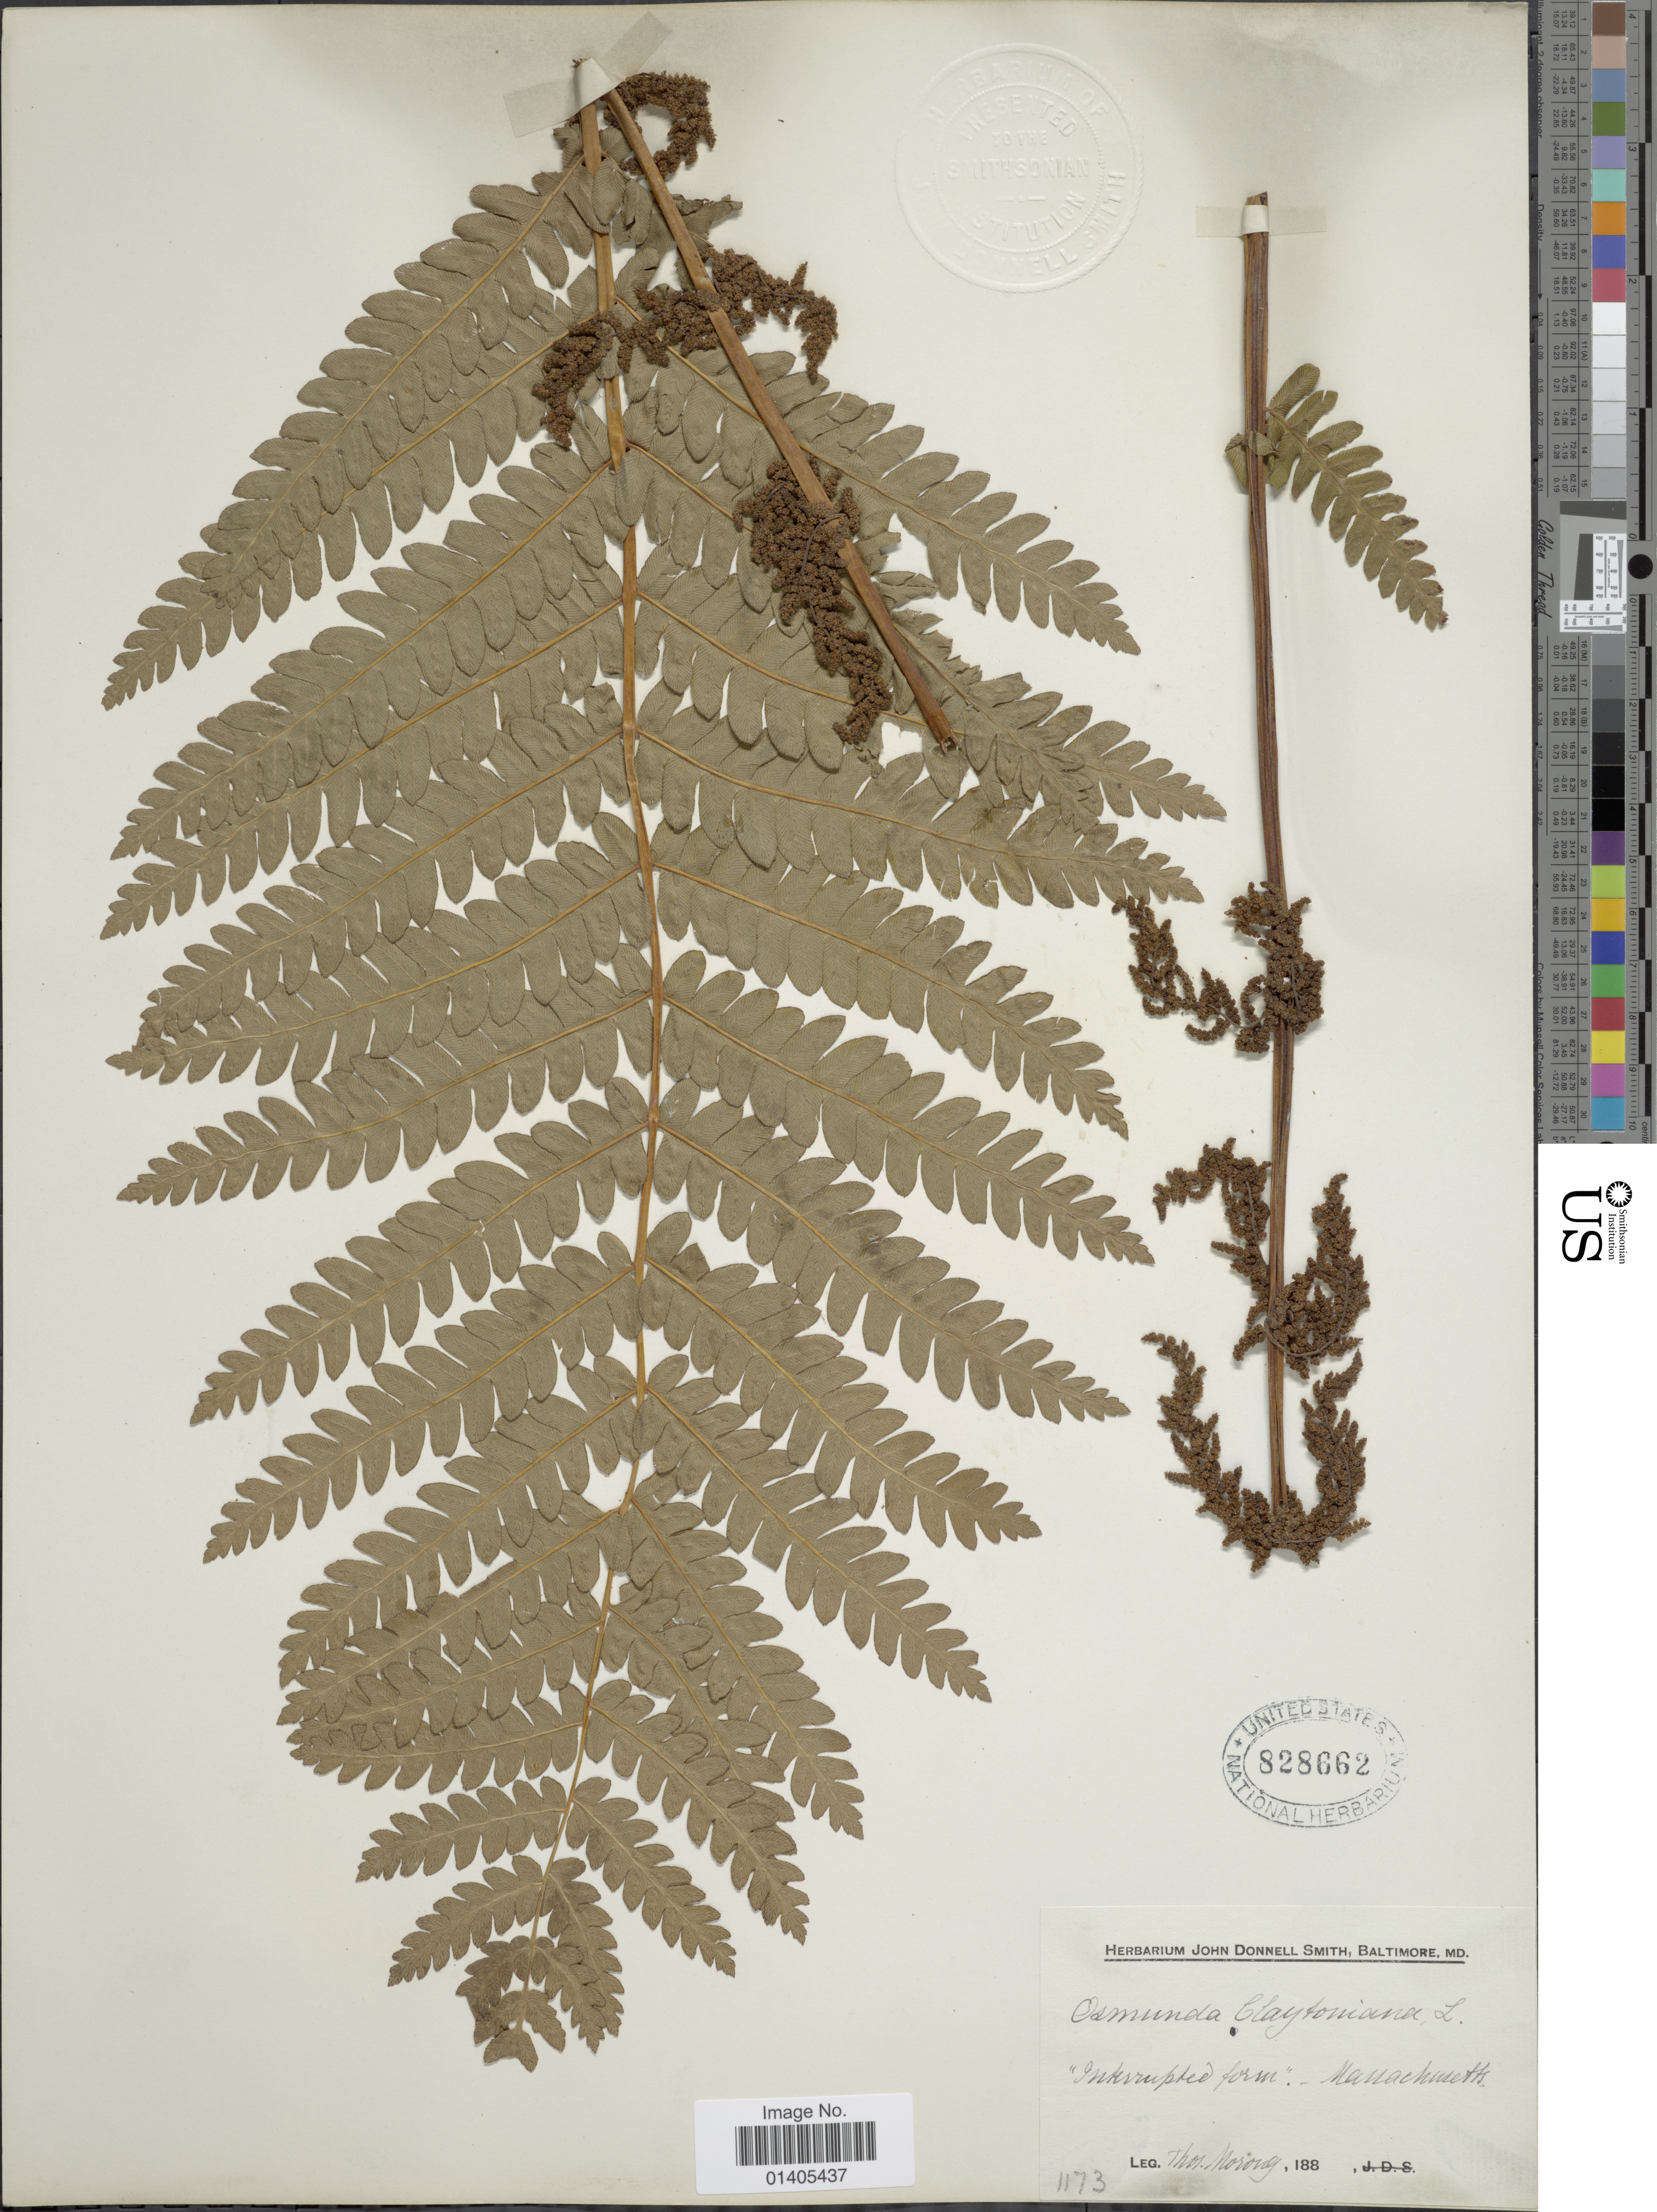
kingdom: Plantae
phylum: Tracheophyta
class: Polypodiopsida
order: Osmundales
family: Osmundaceae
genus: Osmunda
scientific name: Osmunda claytoniana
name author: (L.) Tagawa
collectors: T. Norong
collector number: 1173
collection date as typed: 188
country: United States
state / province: Massachusetts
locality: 'Interrupted form'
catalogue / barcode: US 828662